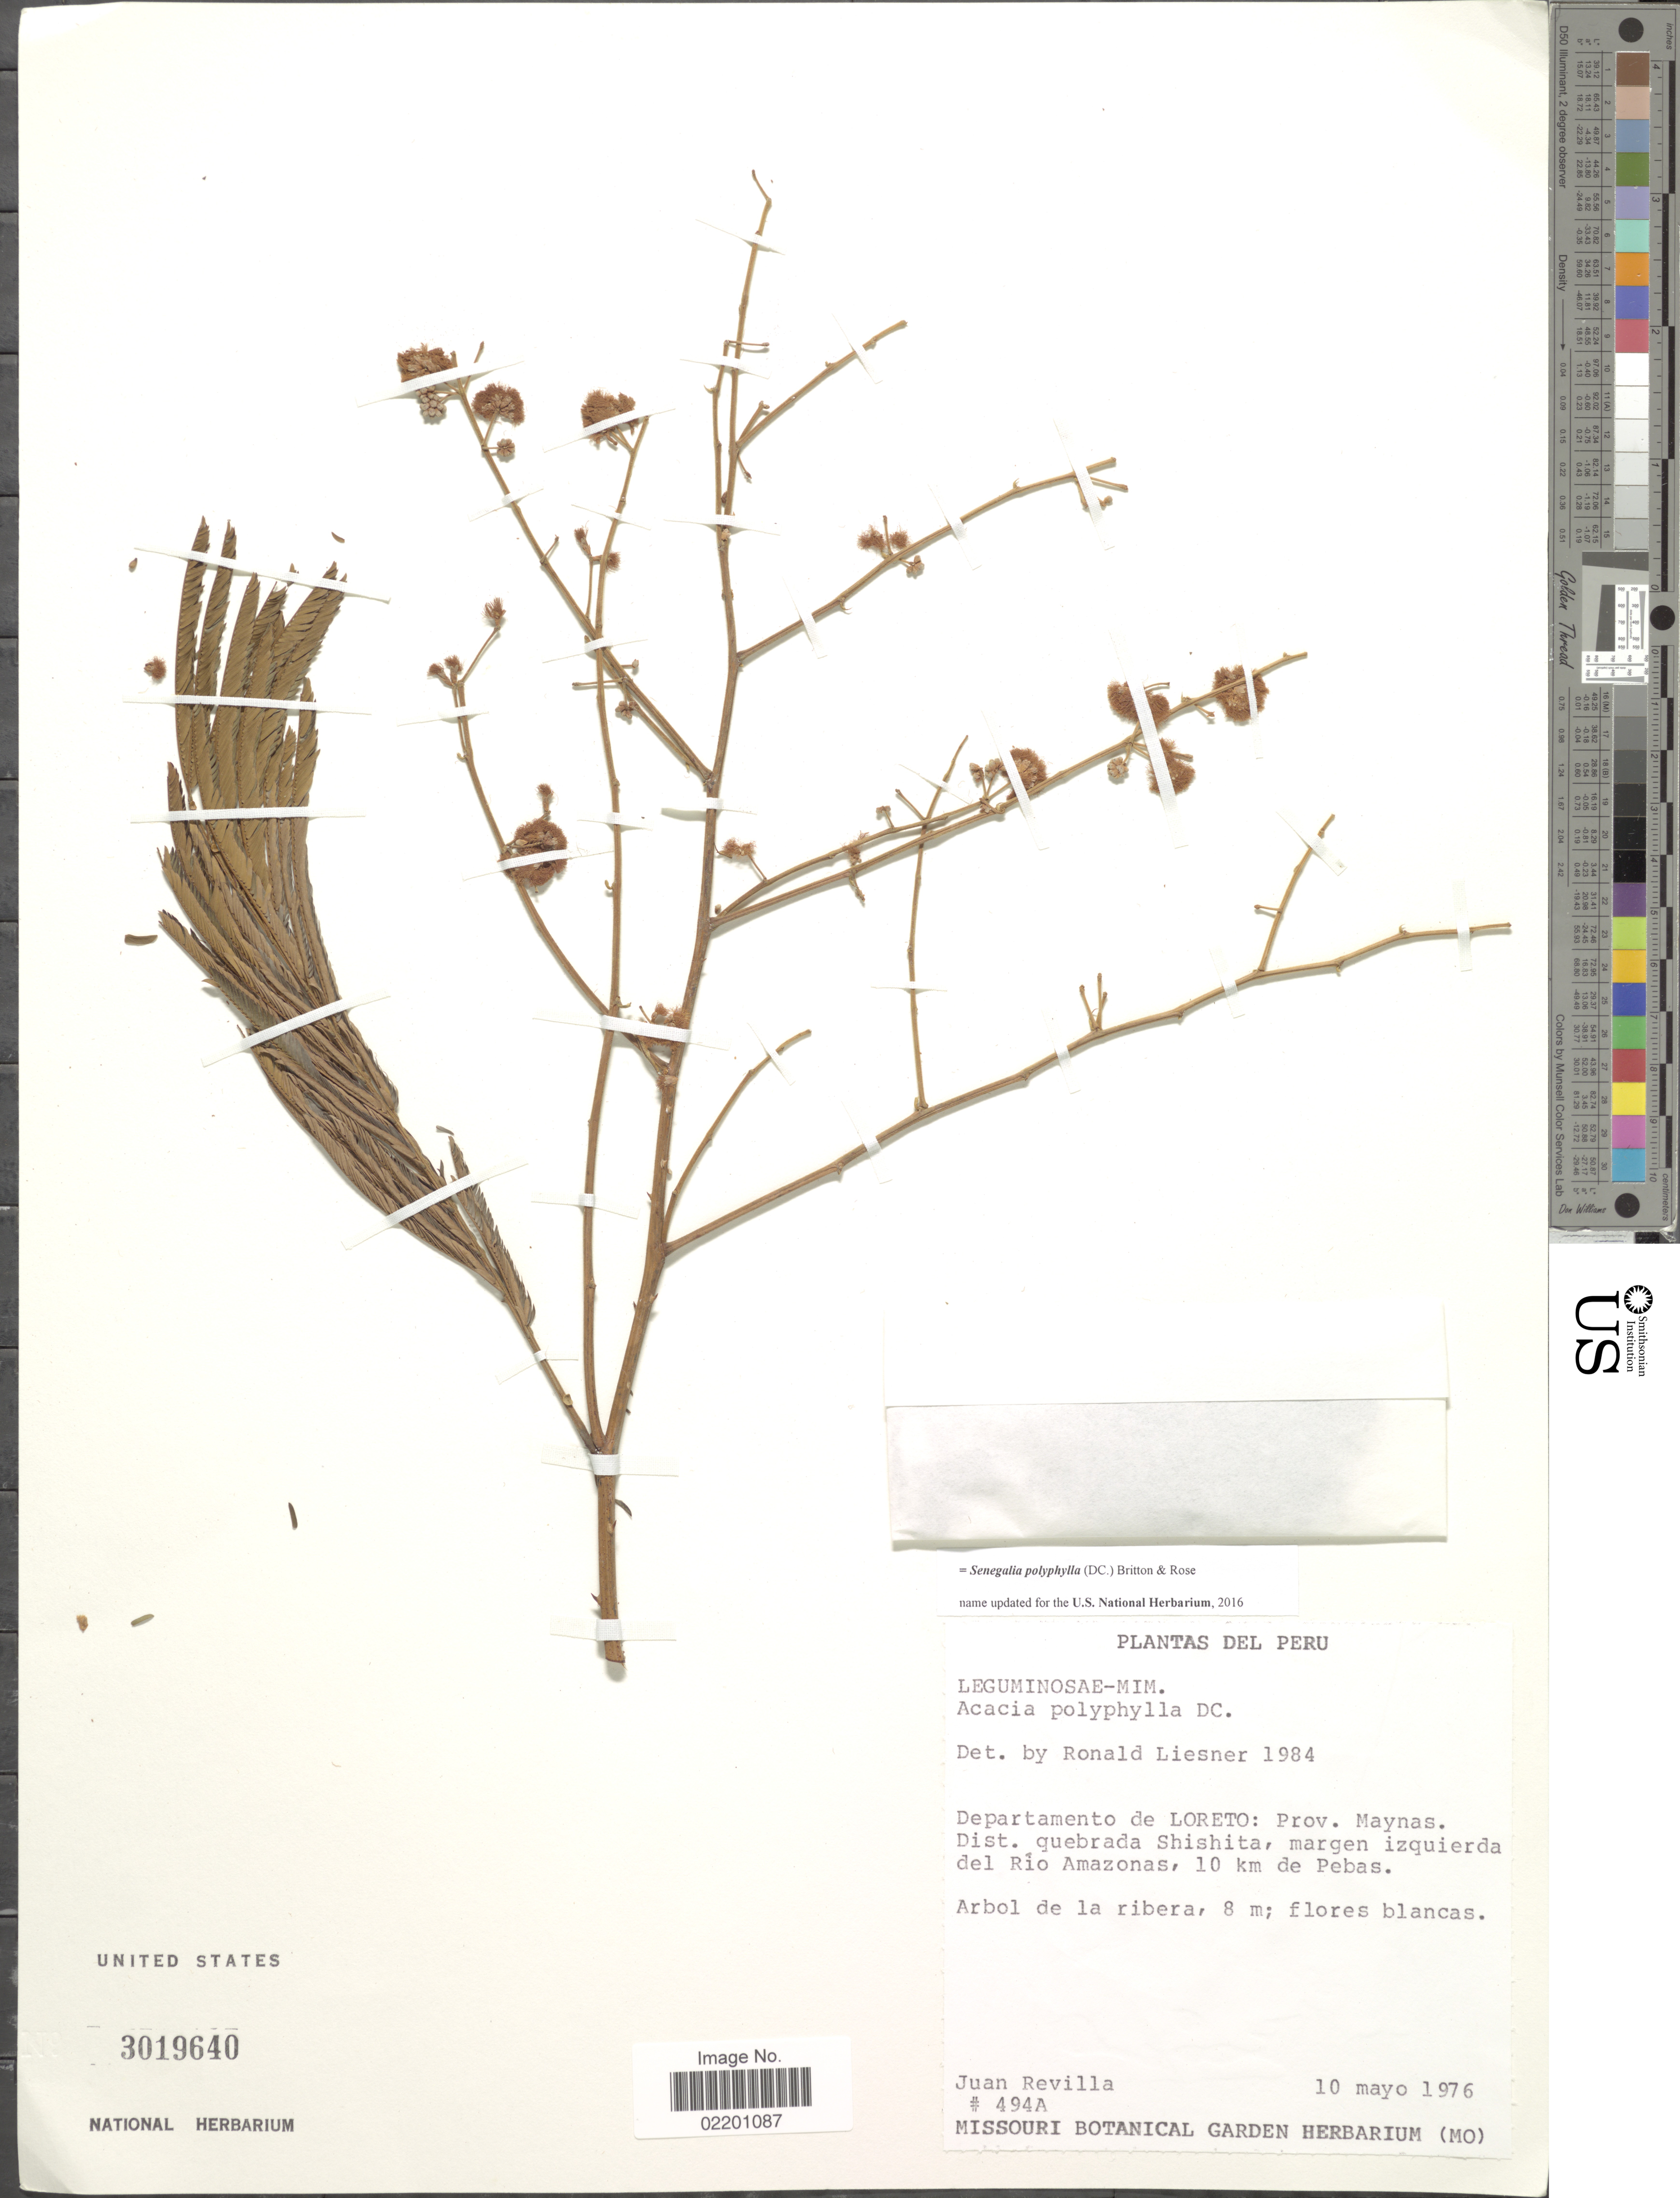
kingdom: Plantae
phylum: Tracheophyta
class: Magnoliopsida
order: Fabales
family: Fabaceae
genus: Senegalia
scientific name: Senegalia loretensis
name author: (J.F. Macbr.) Seigler & Ebinger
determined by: Santos, V. Terra dos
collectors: J. Revilla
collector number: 494A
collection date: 1976-05-10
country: Peru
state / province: Loreto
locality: Departamento de Loreto: Prov, Maynas. Dist. quebrada Shishita, margen izquierda del Rio Amazonas, 10 km de Pebas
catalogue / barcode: US 3019640